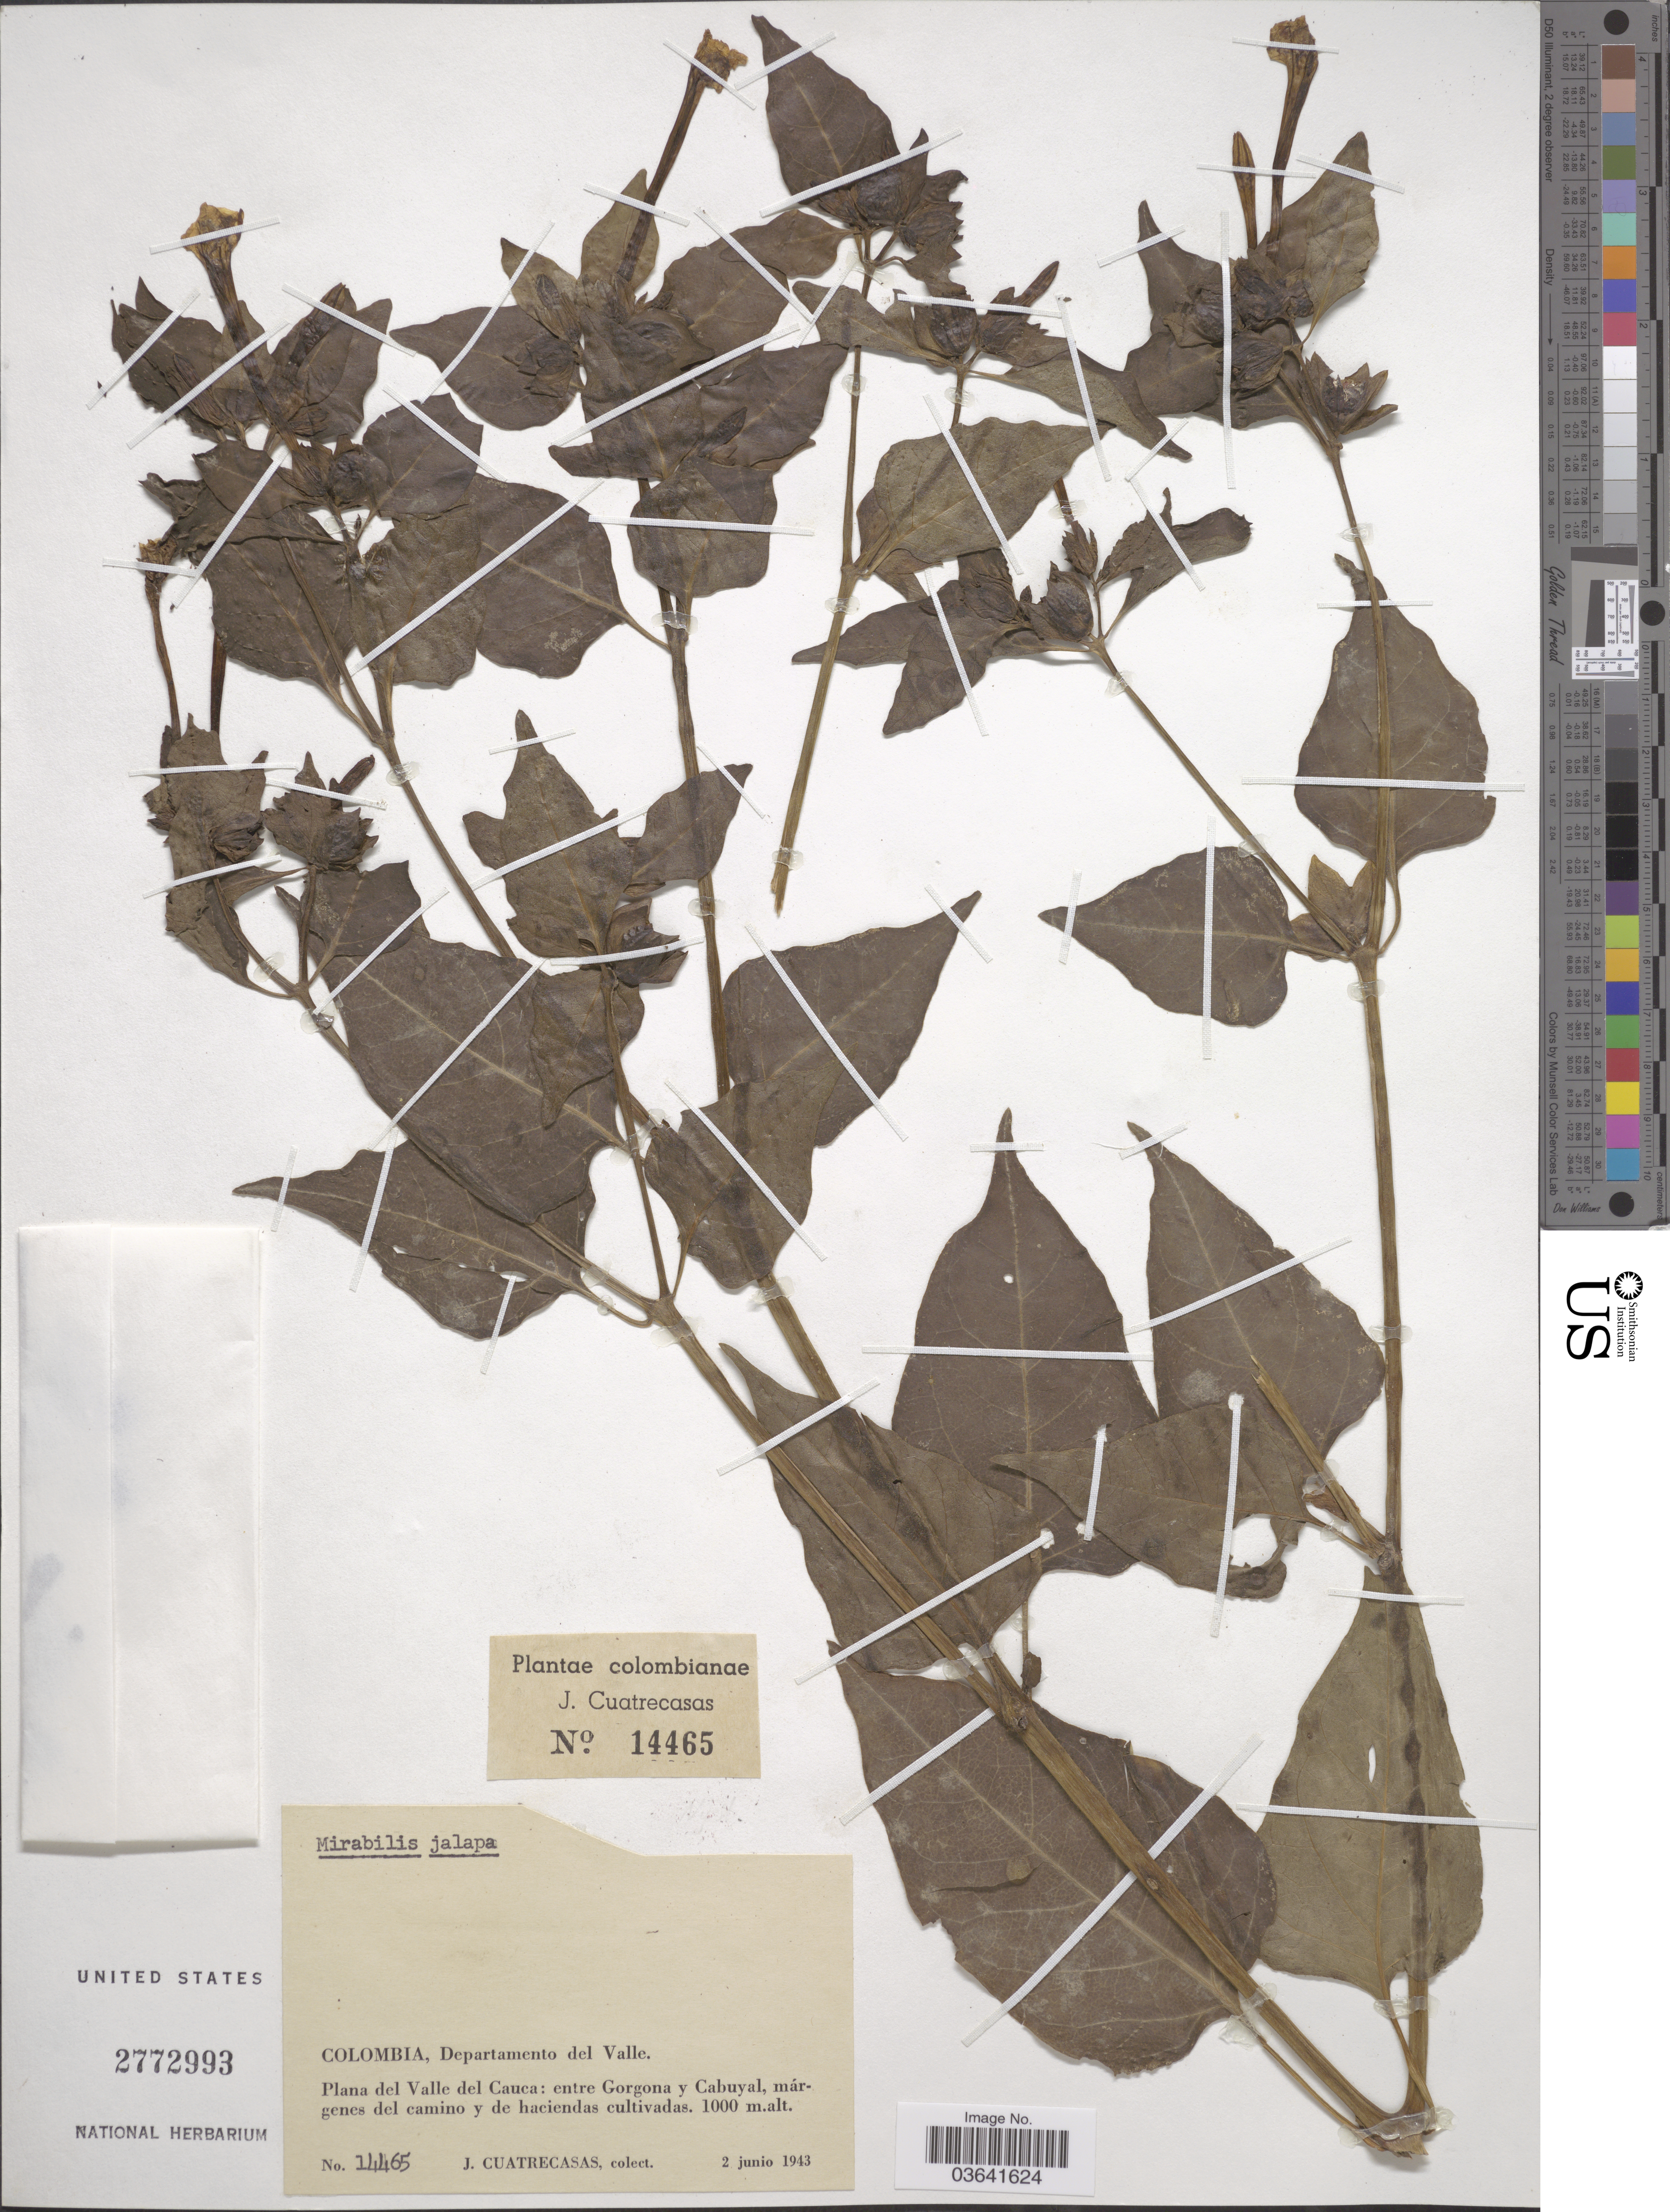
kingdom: Plantae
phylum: Tracheophyta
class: Magnoliopsida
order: Caryophyllales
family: Nyctaginaceae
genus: Mirabilis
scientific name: Mirabilis jalapa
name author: L.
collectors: J. Cuatrecasas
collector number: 14465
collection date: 1943-06-02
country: Colombia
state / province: Valle del Cauca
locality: Departamento del Valle. Plana del Valle del Cauca: entre Gorgona y Cabuyal, márgenes del camino y de hacienda cultivadas.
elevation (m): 1000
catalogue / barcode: US 2772993